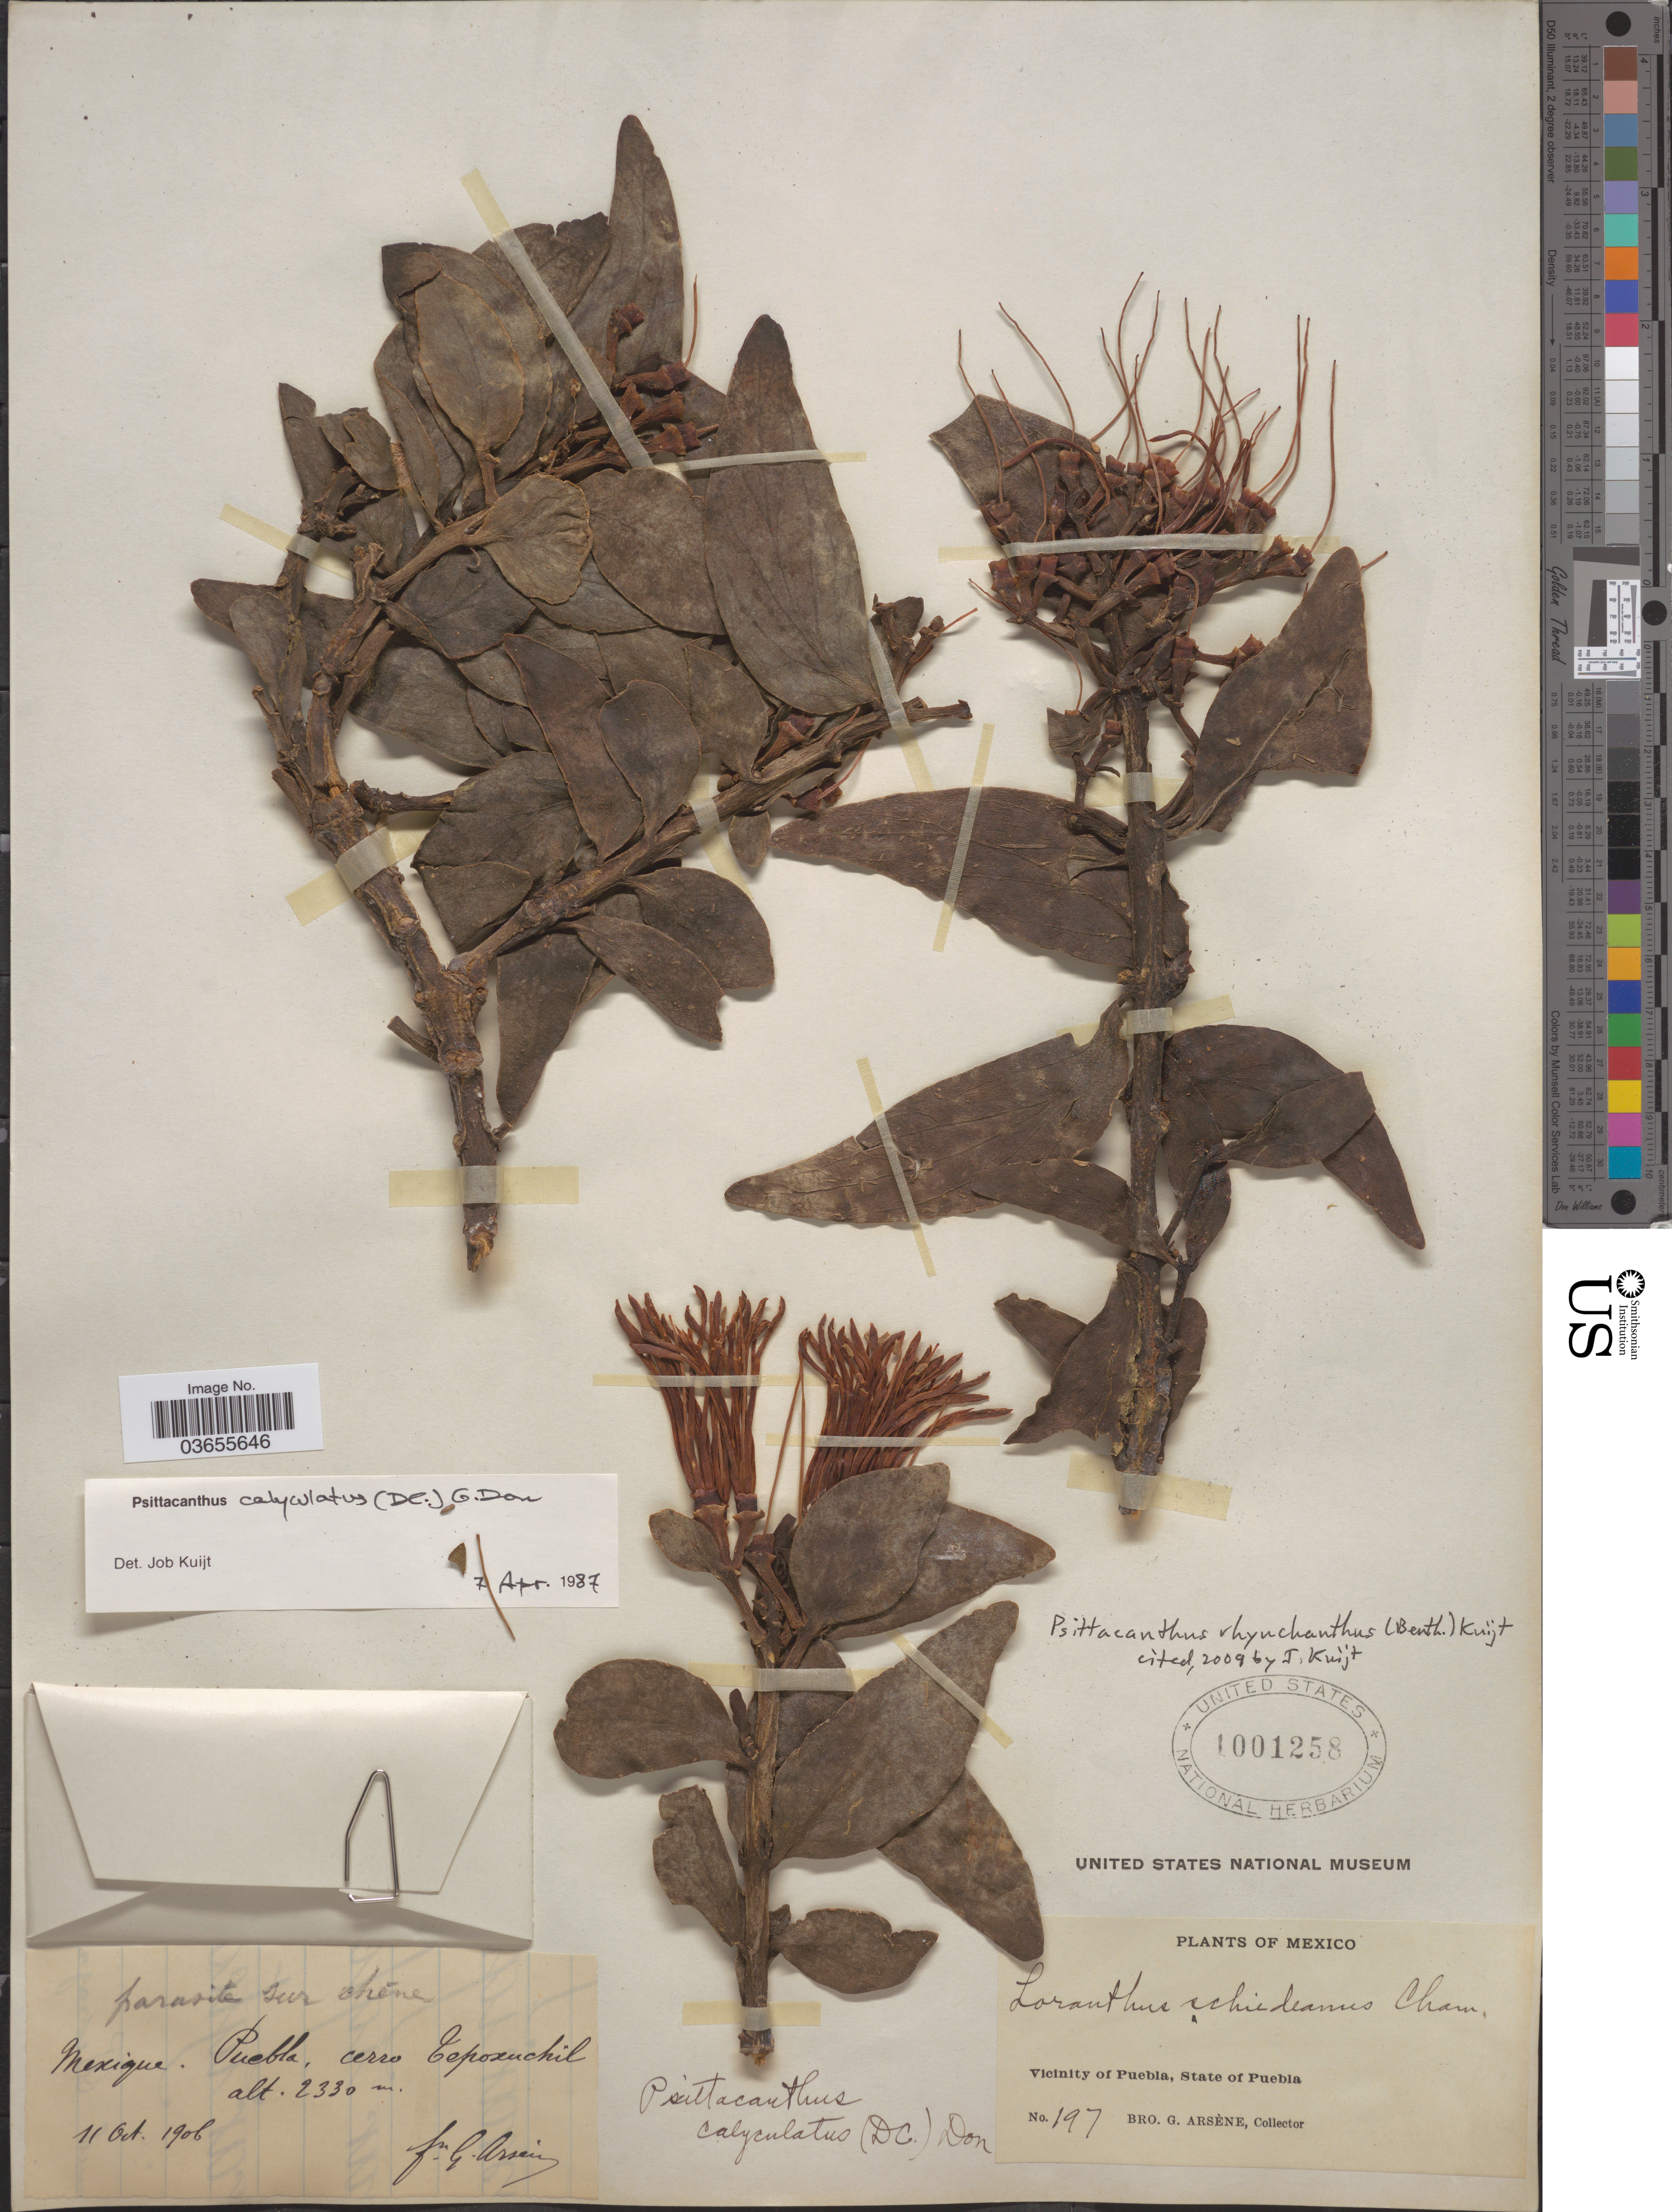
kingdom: Plantae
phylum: Tracheophyta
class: Magnoliopsida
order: Santalales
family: Loranthaceae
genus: Psittacanthus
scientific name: Psittacanthus rhynchanthus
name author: (Benth.) Kuijt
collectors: Bro. G. Arsène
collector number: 197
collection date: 1906-10-11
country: Mexico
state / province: Puebla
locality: Cerro Tepoxuchil. Vicinity of Puebla.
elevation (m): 2330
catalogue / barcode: US 1001258